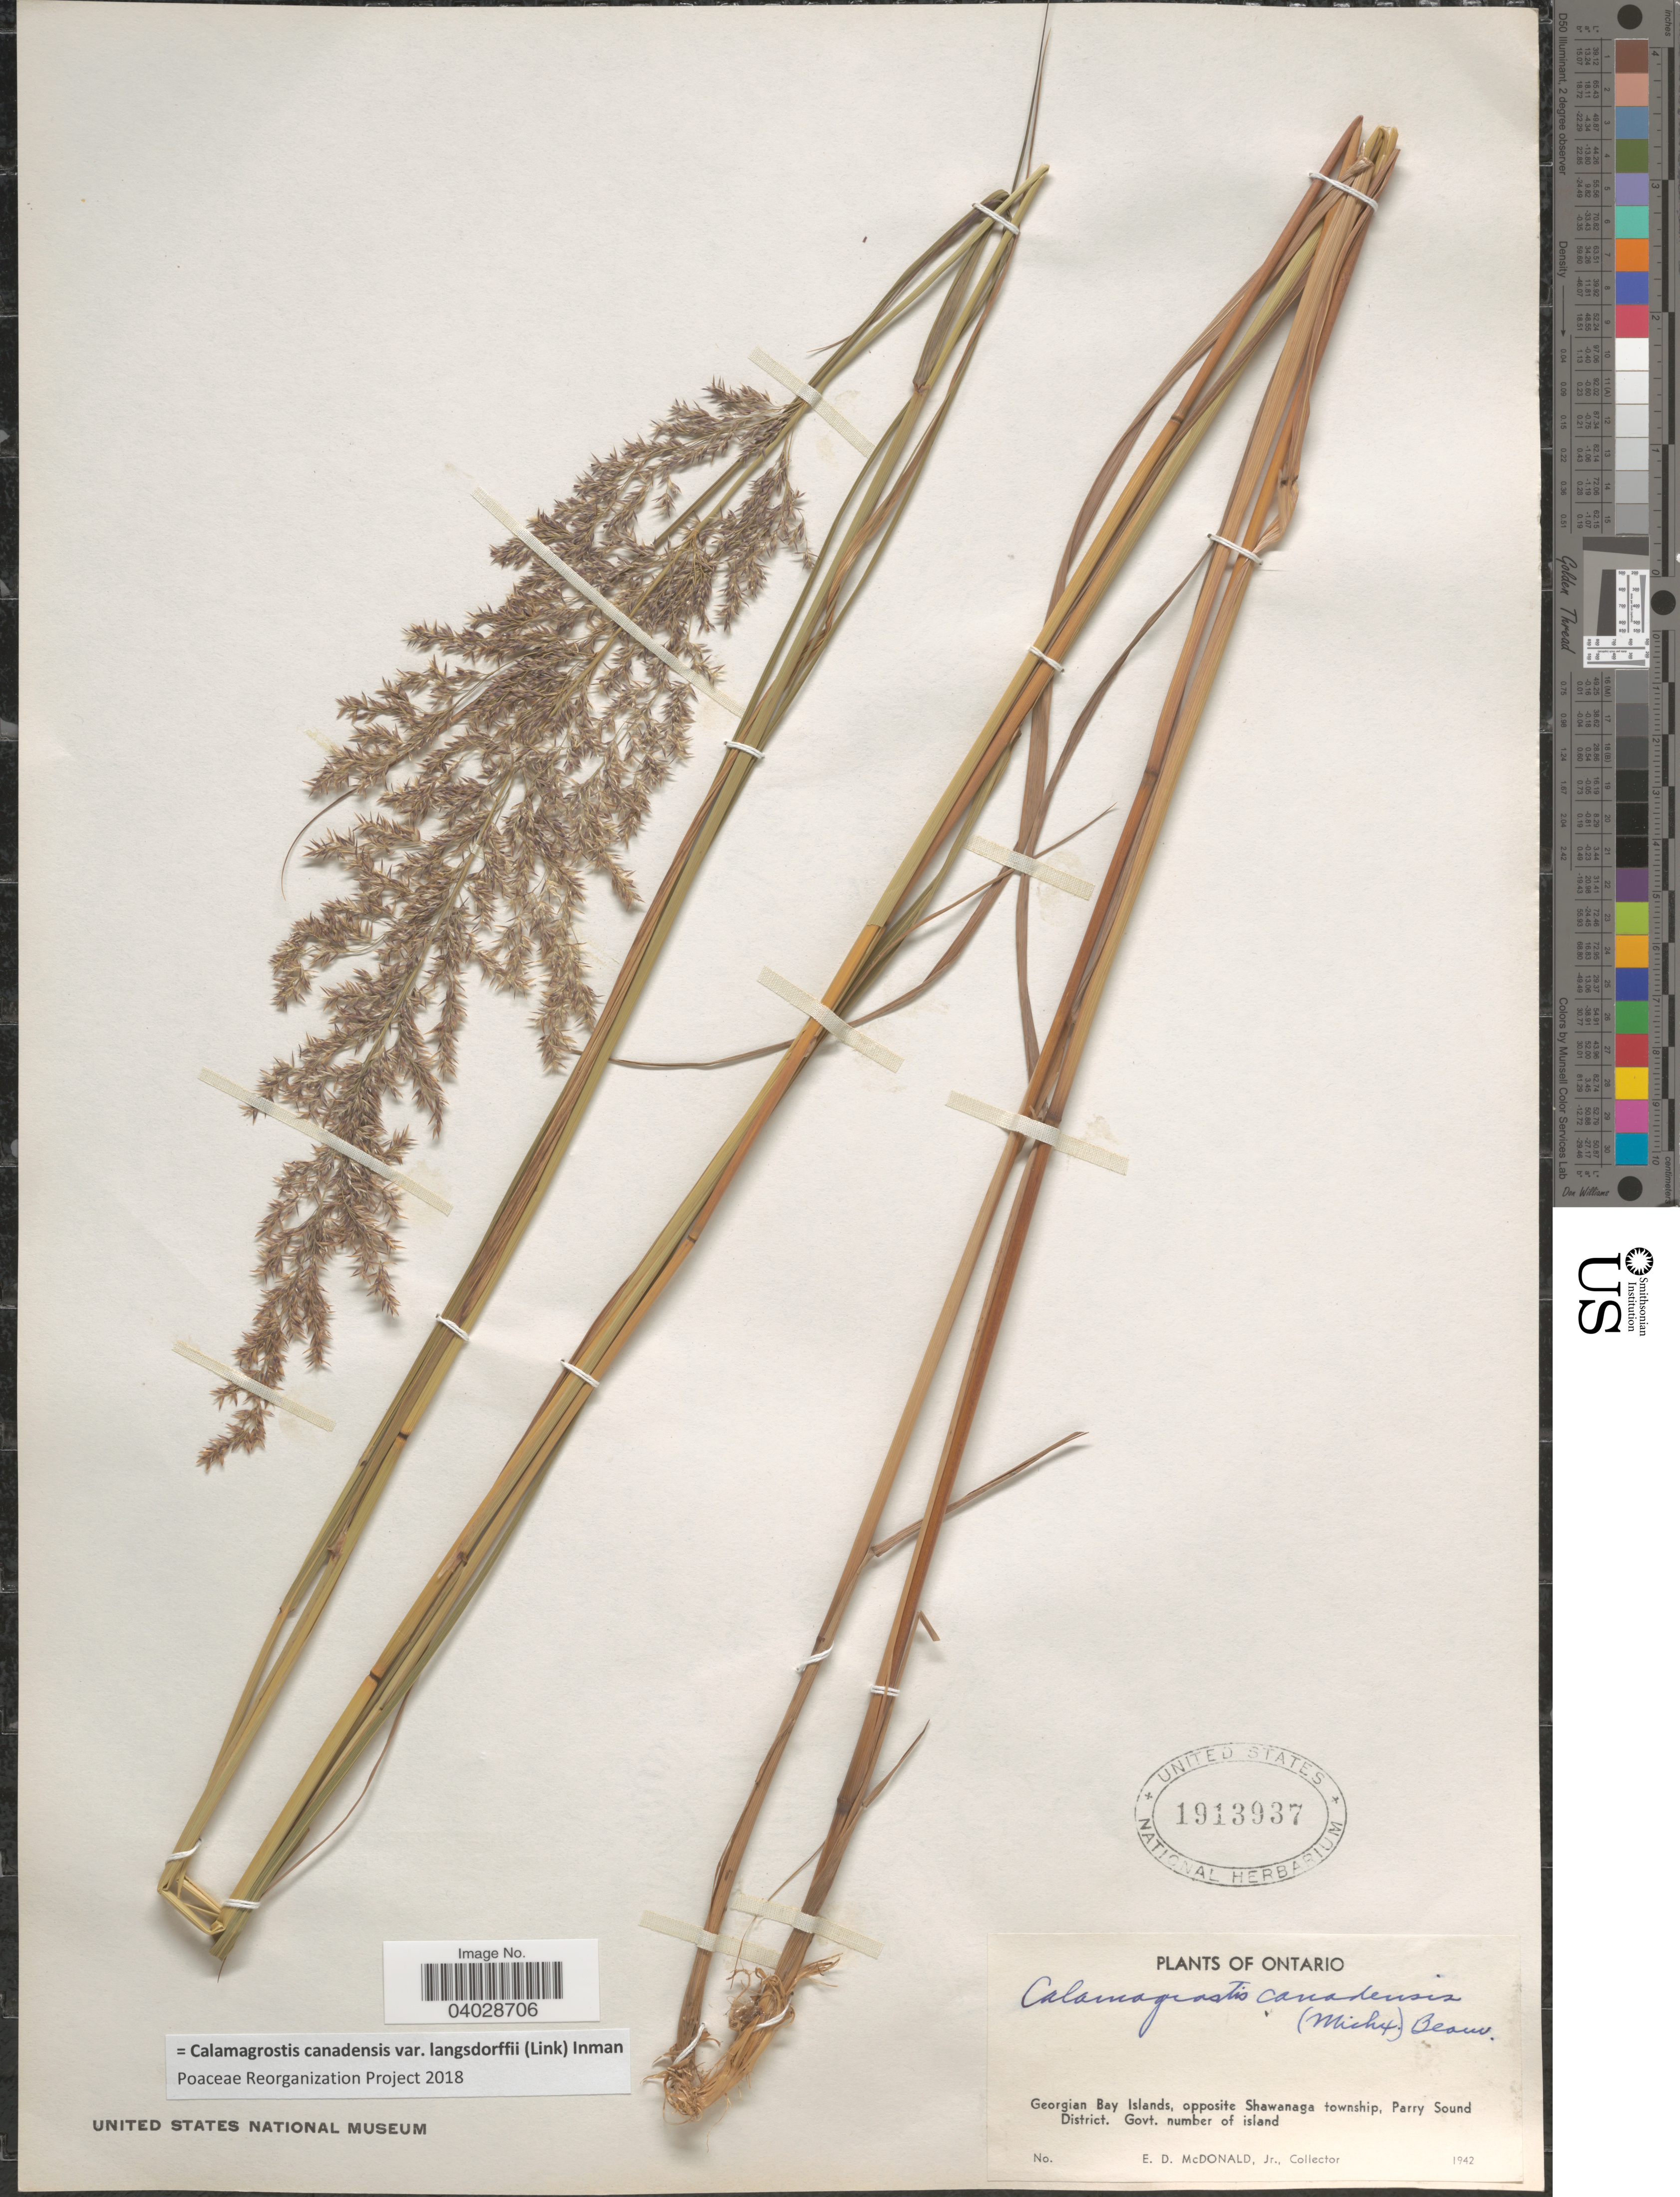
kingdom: Plantae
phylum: Tracheophyta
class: Liliopsida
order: Poales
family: Poaceae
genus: Calamagrostis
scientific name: Calamagrostis canadensis var. langsdorffii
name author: (Link) Inman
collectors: E. D. McDonald Jr.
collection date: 1942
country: Canada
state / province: Ontario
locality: Georgian Bay Islands, opposite Shawanaga township, Parry Sound District. Govt. number of island.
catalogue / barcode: US 1913937